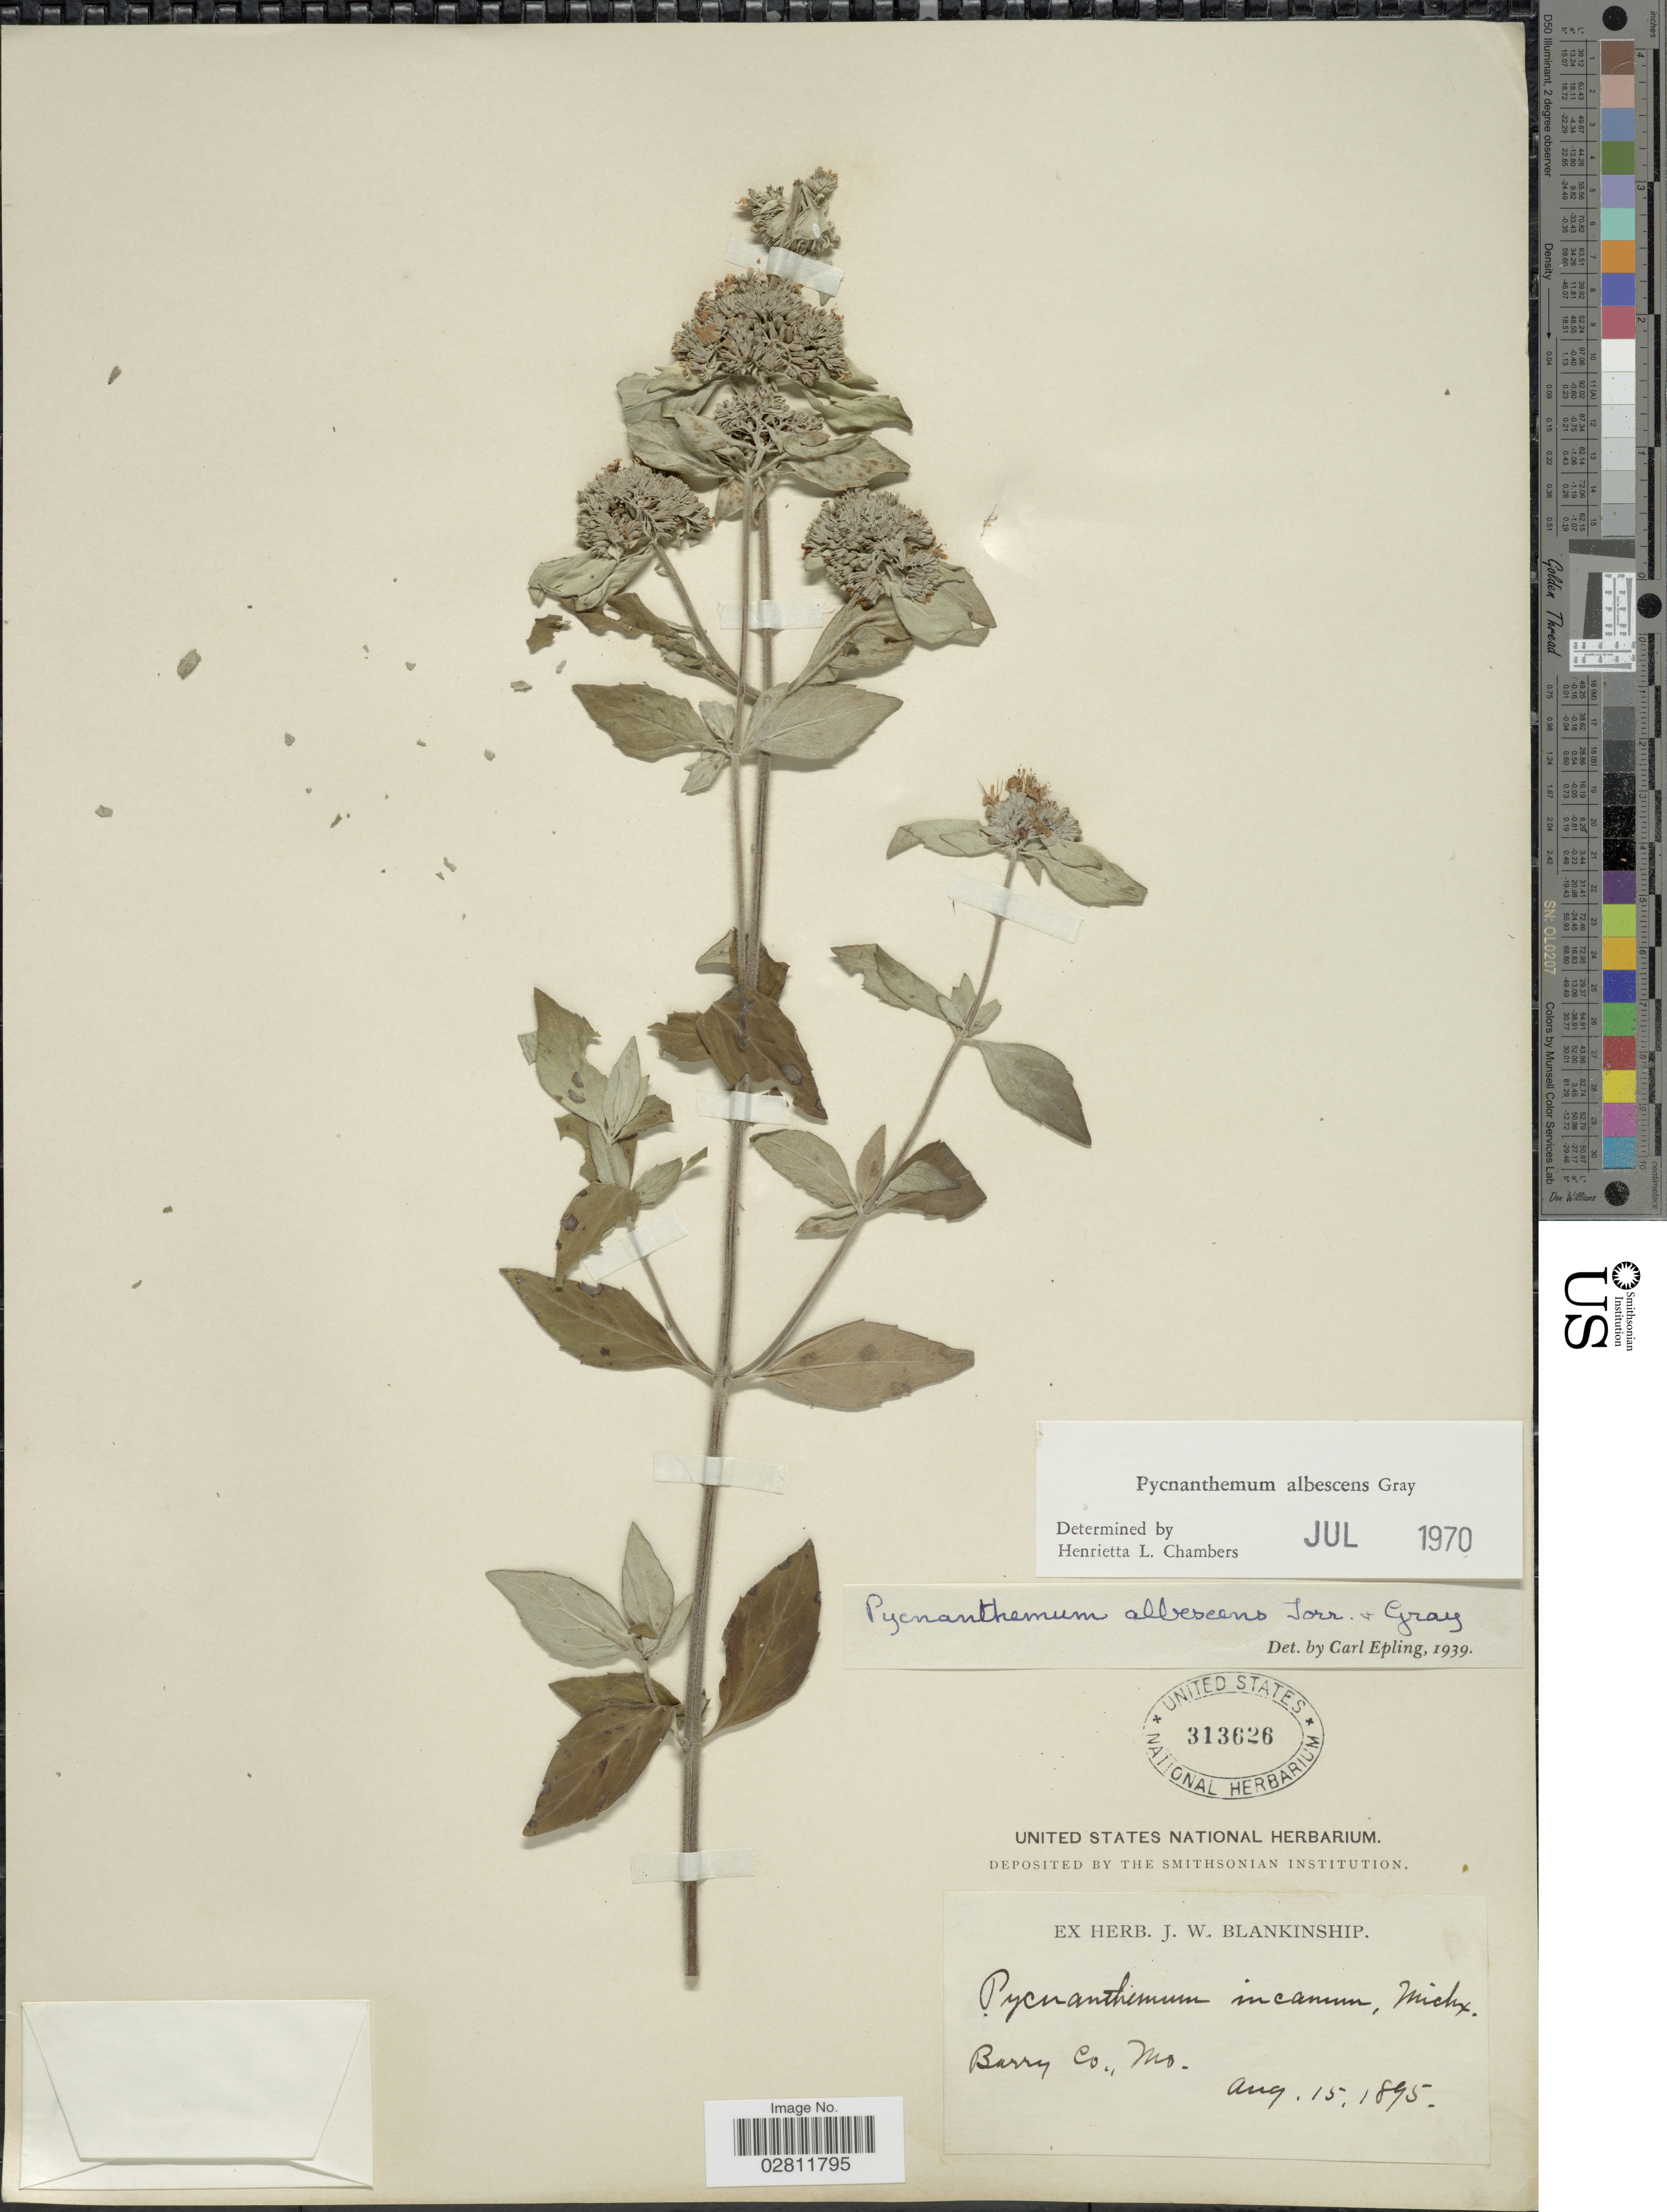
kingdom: Plantae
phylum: Tracheophyta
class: Magnoliopsida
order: Lamiales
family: Lamiaceae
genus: Pycnanthemum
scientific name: Pycnanthemum albescens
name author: Torr. & A. Gray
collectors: ex herb. J. W. Blankinship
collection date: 1895-08-15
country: United States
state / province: Missouri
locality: Barry Co.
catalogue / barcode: US 313626